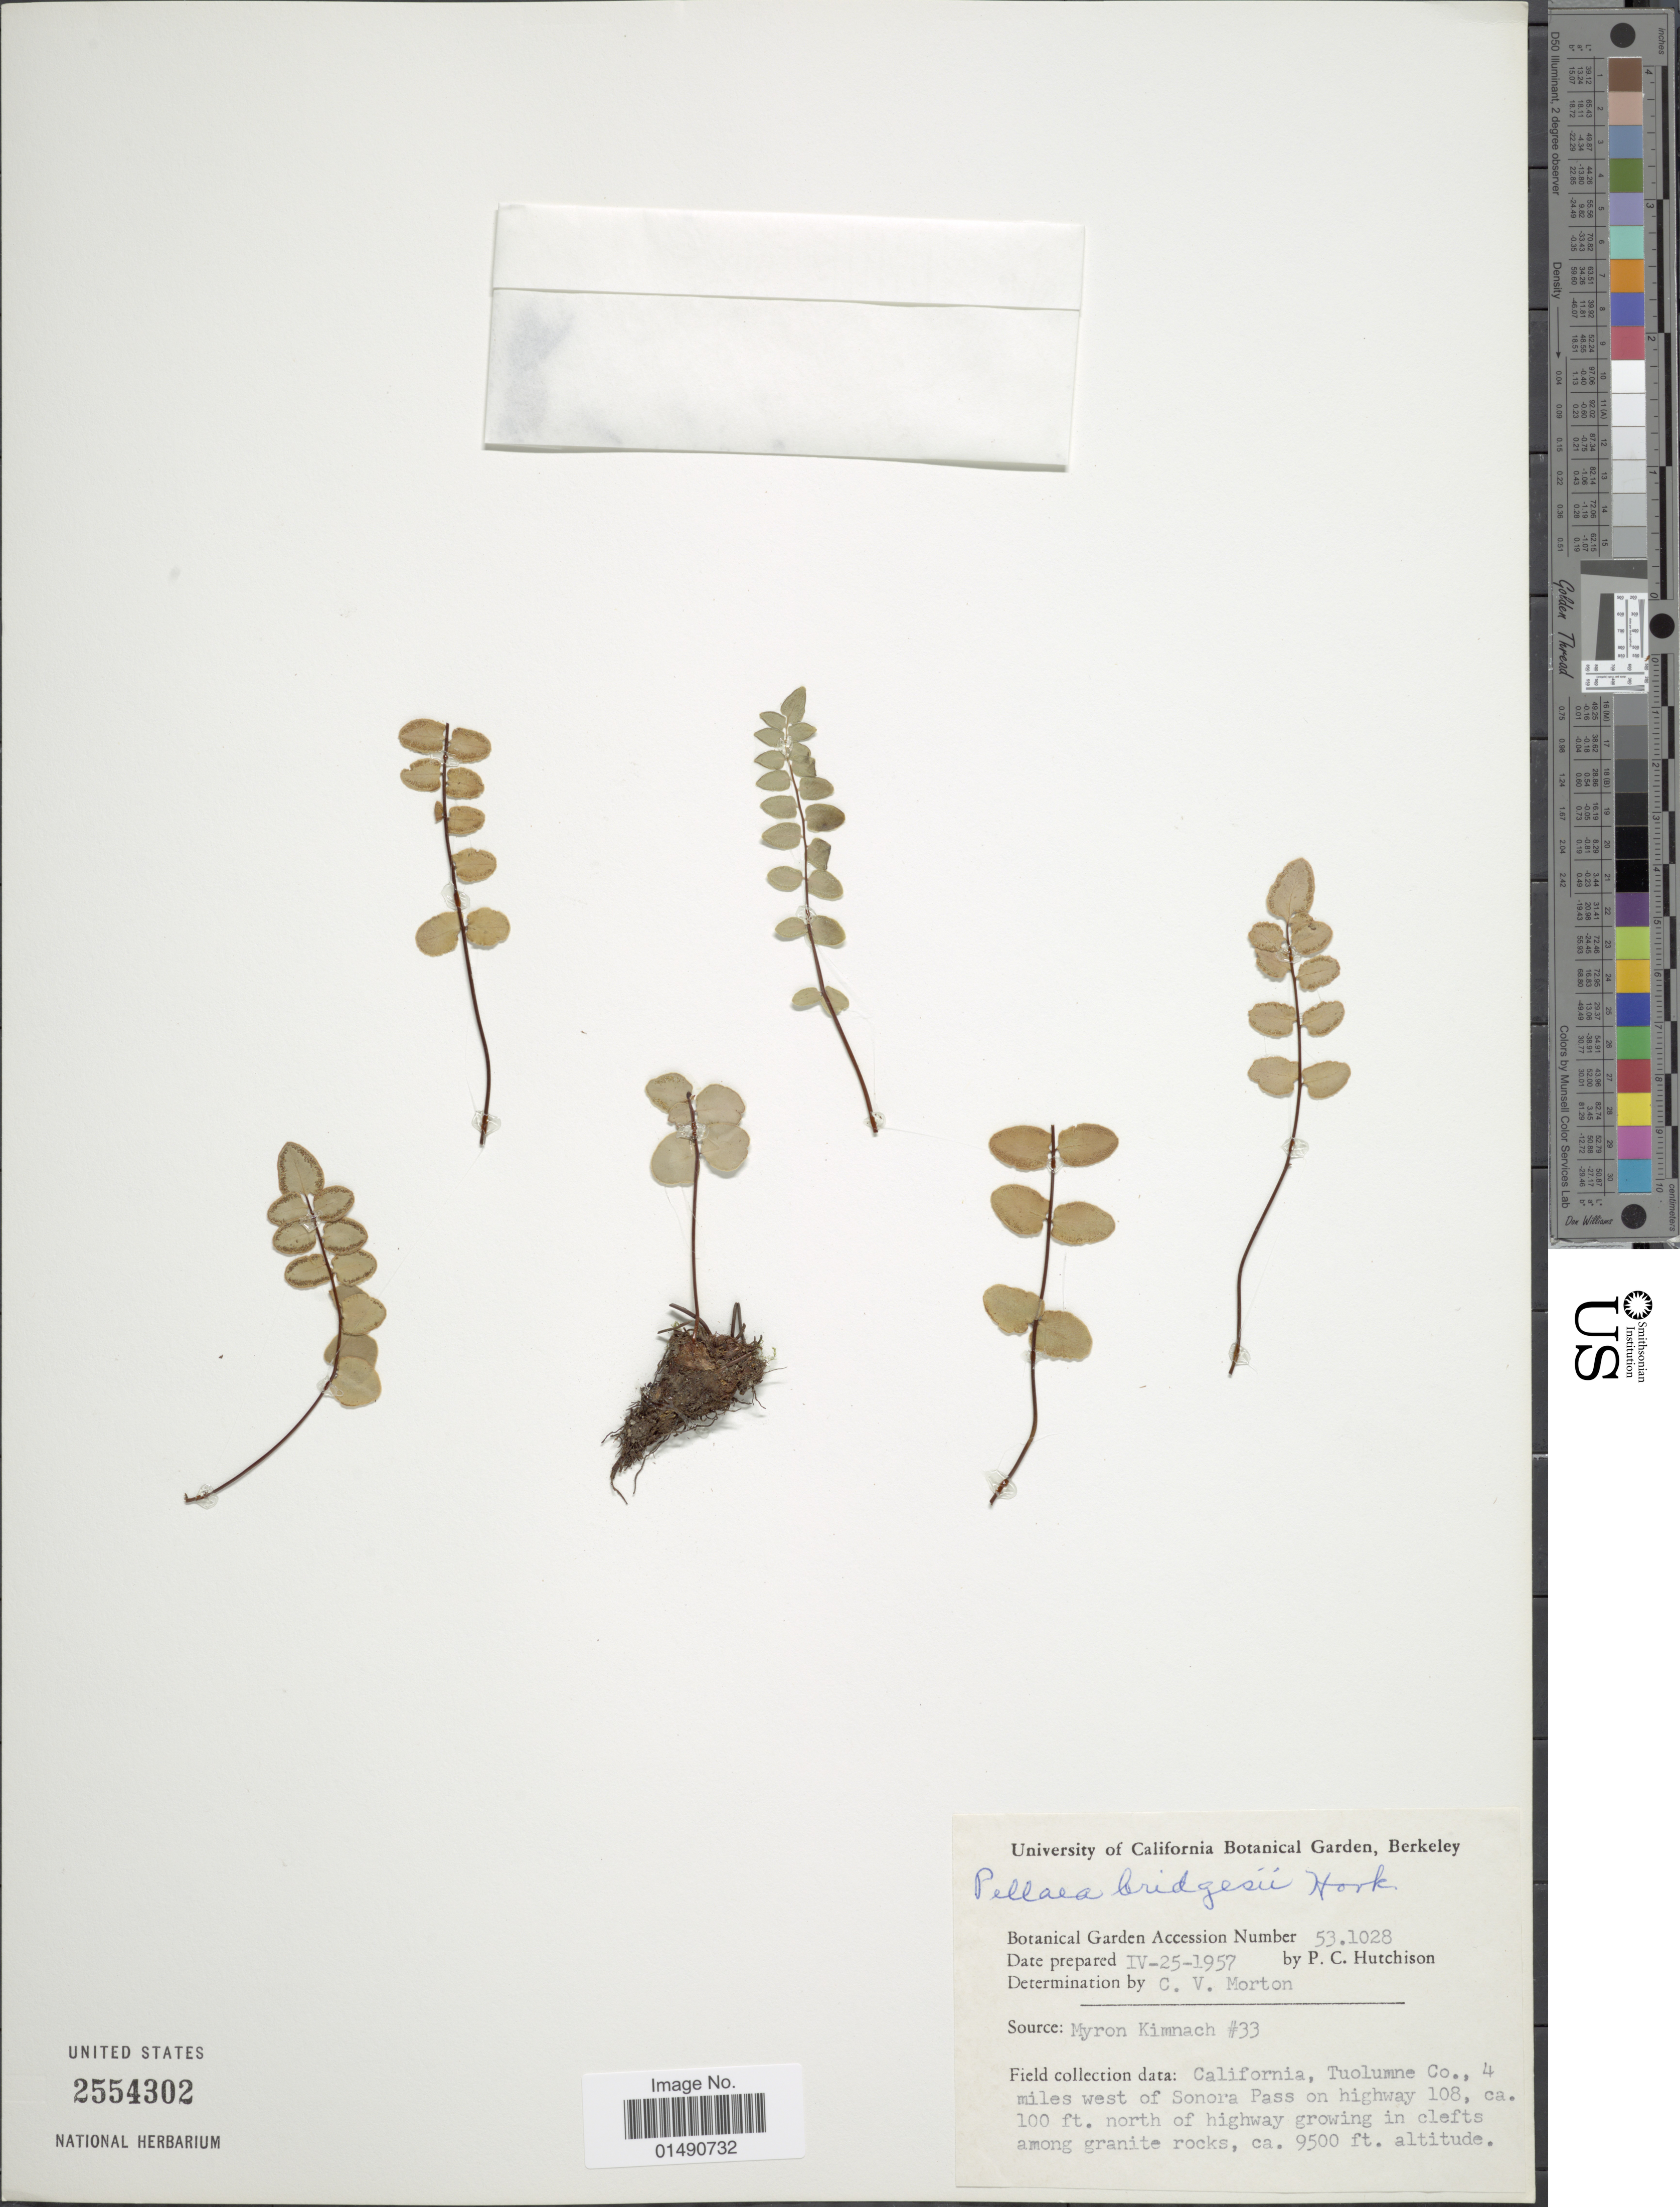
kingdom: Plantae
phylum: Tracheophyta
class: Polypodiopsida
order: Polypodiales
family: Pteridaceae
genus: Pellaea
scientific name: Pellaea bridgesii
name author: Hook.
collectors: P. C. Hutchison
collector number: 33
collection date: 1957-04-25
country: United States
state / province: California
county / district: Tuolumne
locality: Tuolumne Co., 4 miles west of Sonora Pass on highway 108, ca. 100 ft, north of highway in clefts among granite rocks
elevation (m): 2896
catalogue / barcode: US 254302